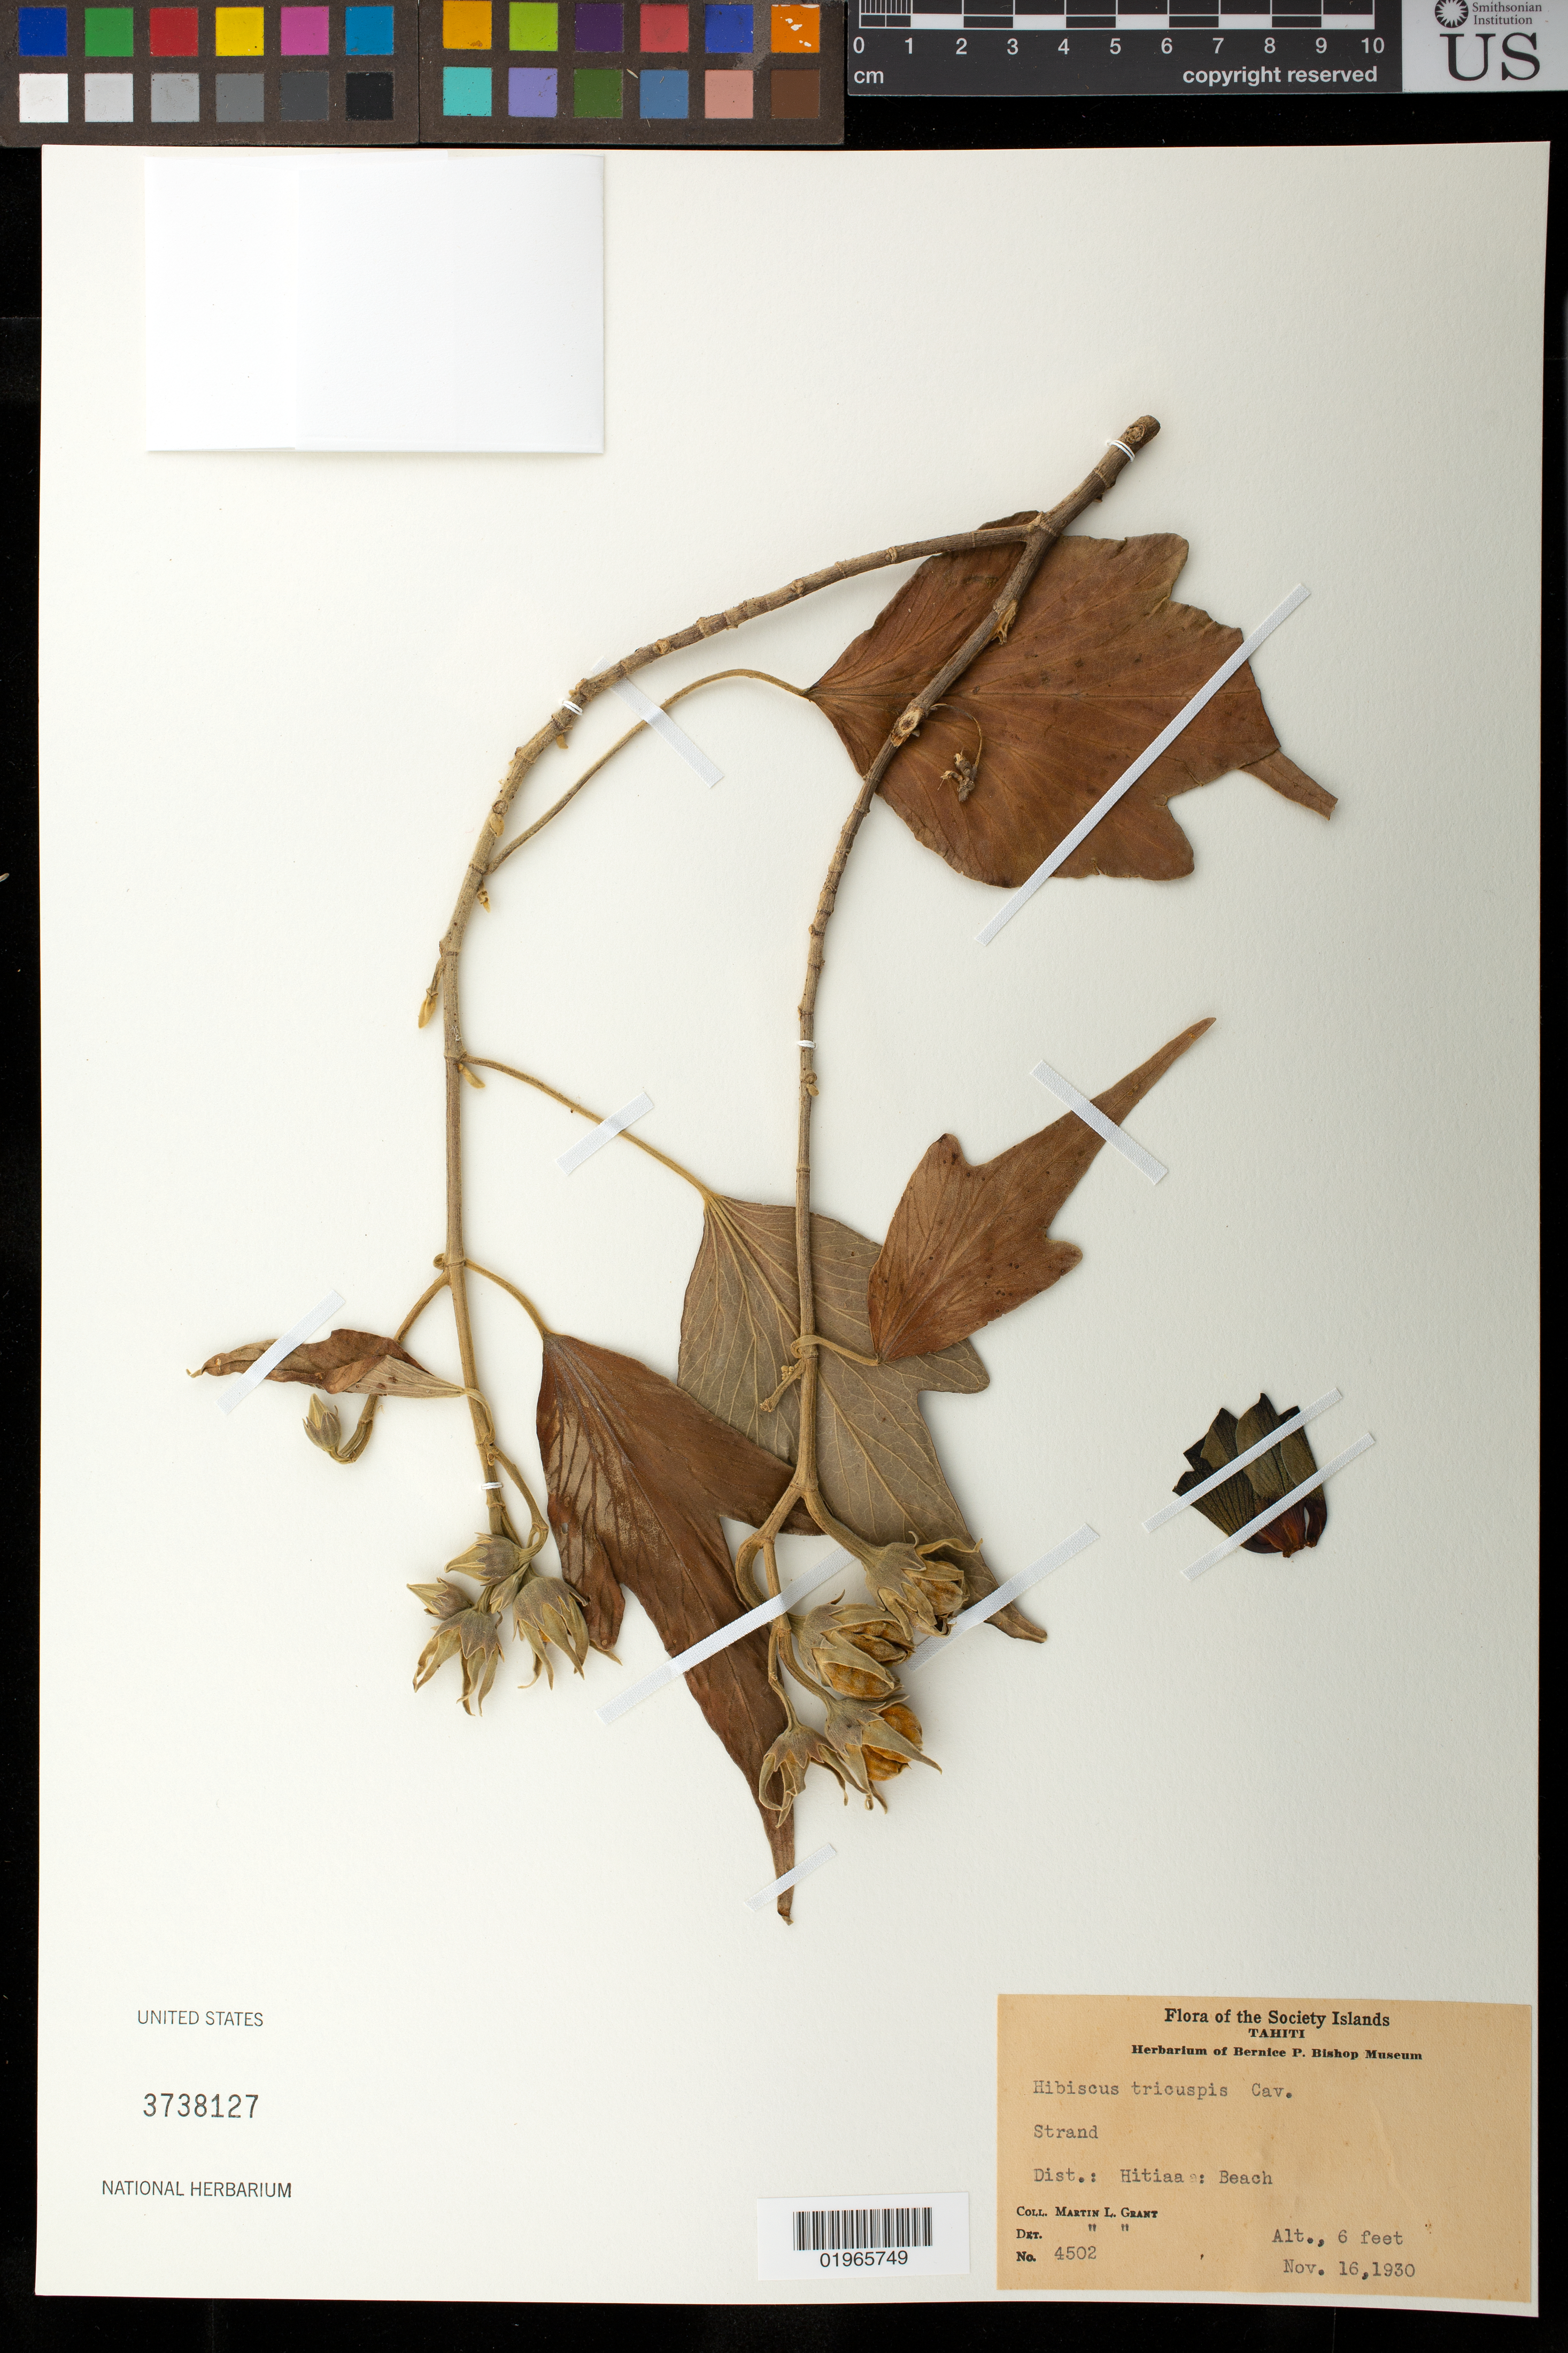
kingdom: Plantae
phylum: Tracheophyta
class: Magnoliopsida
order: Malvales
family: Malvaceae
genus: Talipariti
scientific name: Talipariti tiliaceum var. tiliaceum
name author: (L.) Fryxell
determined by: Dorr, Laurence J., Curator (BOT), Smithsonian Institution - National Museum of Natural History (UNITED STATES)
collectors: M. L. Grant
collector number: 4502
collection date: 1930-11-16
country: French Polynesia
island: Tahiti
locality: Society Islands, Tahiti, District: Hitiaa: Beach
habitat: Strand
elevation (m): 2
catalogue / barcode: US 3738127